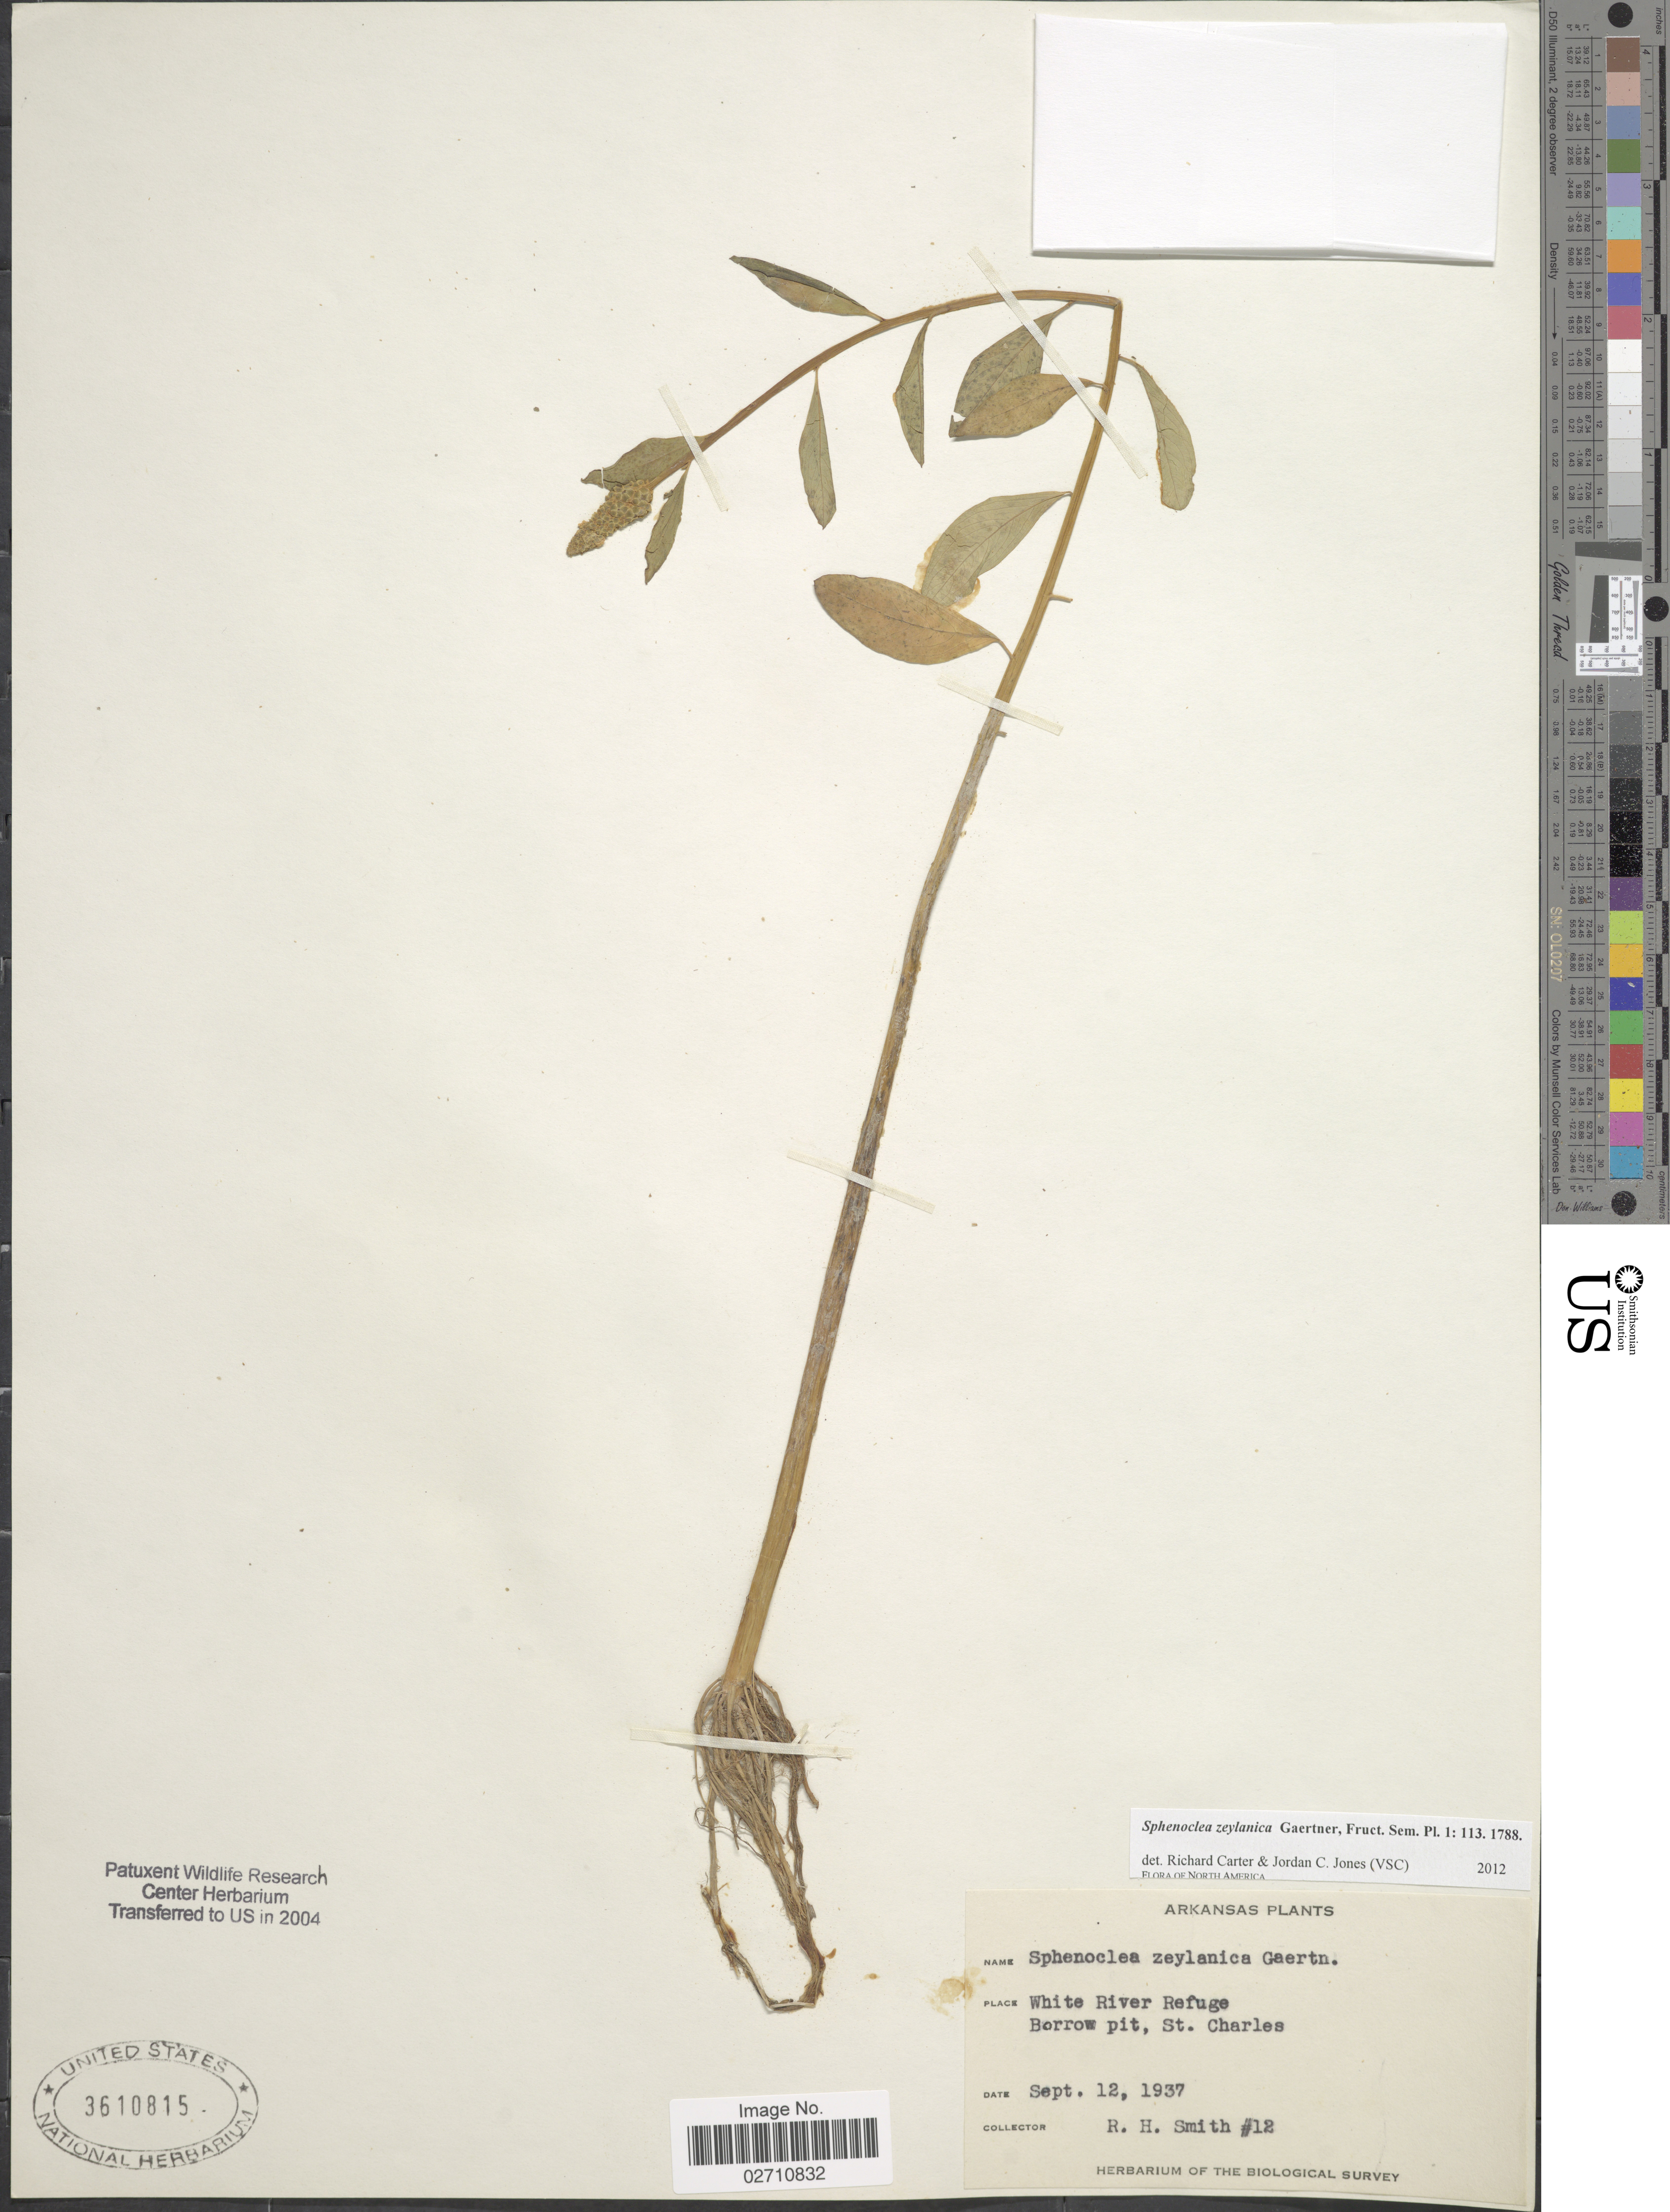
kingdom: Plantae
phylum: Tracheophyta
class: Magnoliopsida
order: Solanales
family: Sphenocleaceae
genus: Sphenoclea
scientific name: Sphenoclea zeylanica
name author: Gaertn.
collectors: R. H. Smith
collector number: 12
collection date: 1937-09-12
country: United States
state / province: Arkansas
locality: White River Refuge. Borrow pit, St. Charles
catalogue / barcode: US 3610815